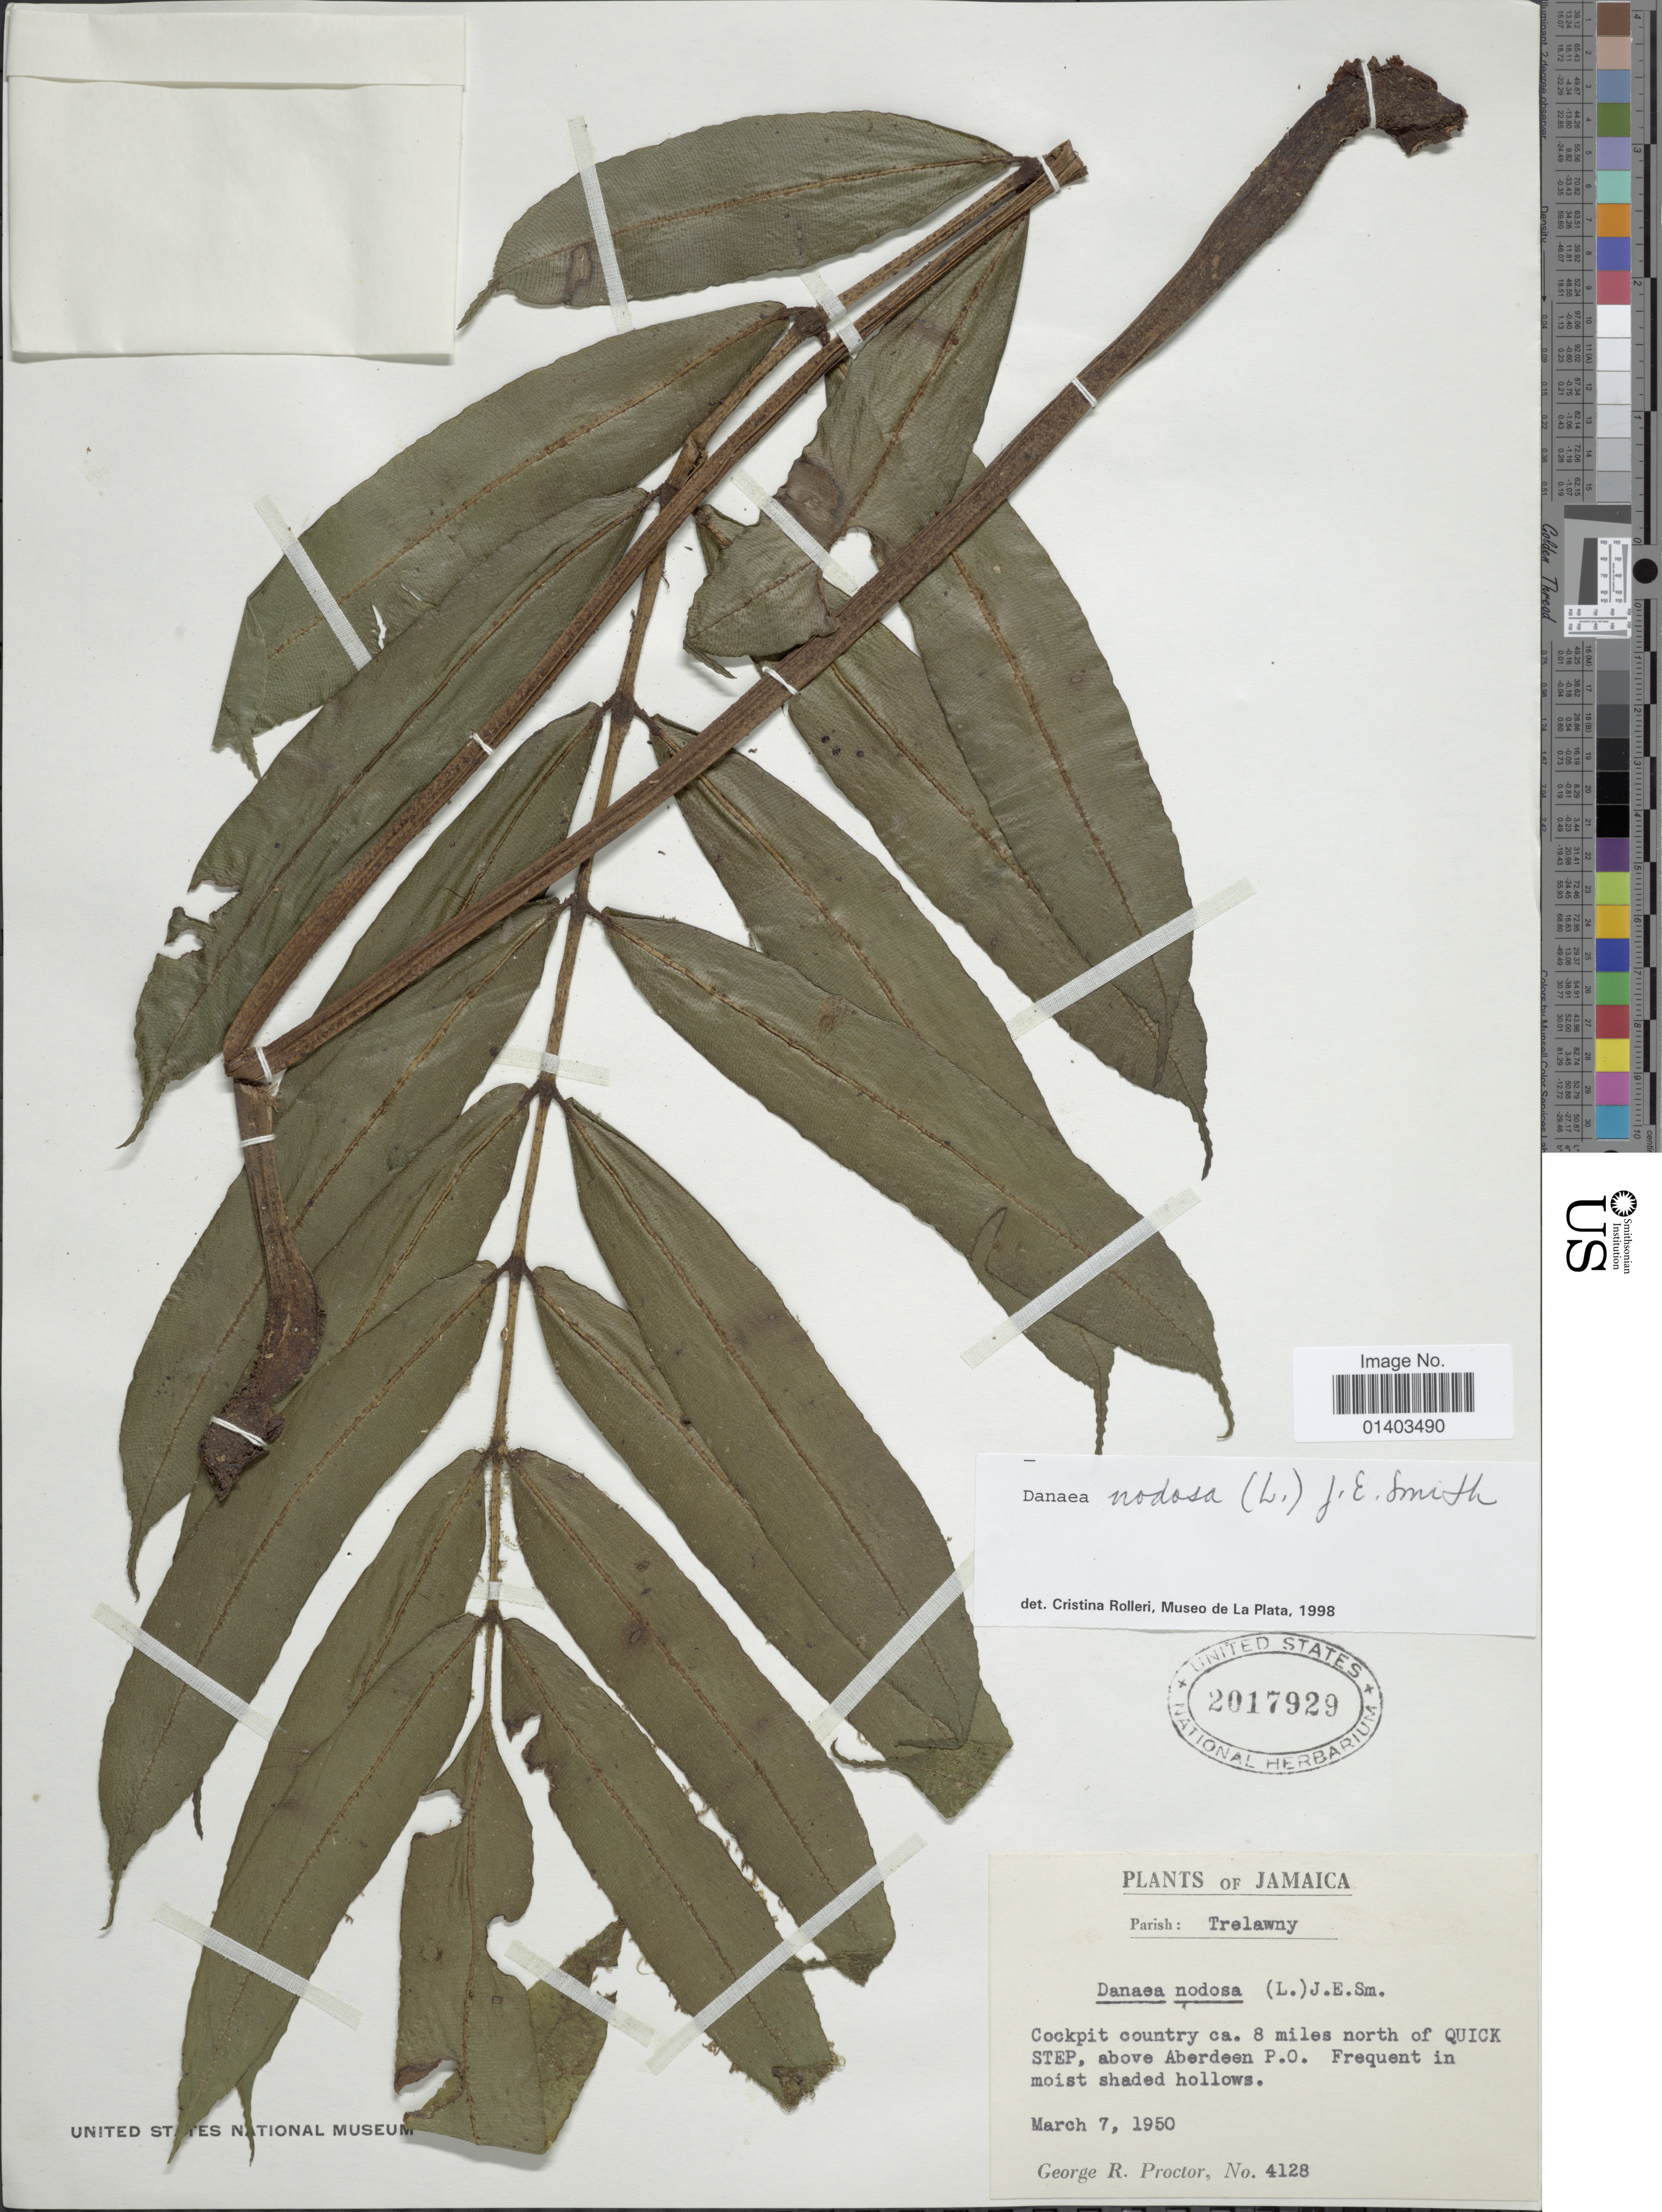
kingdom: Plantae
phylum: Tracheophyta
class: Polypodiopsida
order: Marattiales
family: Marattiaceae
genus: Danaea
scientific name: Danaea nodosa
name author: (L.) Sm.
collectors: G. R. Proctor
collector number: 4128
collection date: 1950-03-07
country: Jamaica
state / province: Trelawny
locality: Parish: Trelawny, Cockpit country ca. 8 miles north of Quick Step, above Aberdeen P.O.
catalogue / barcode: US 2017929